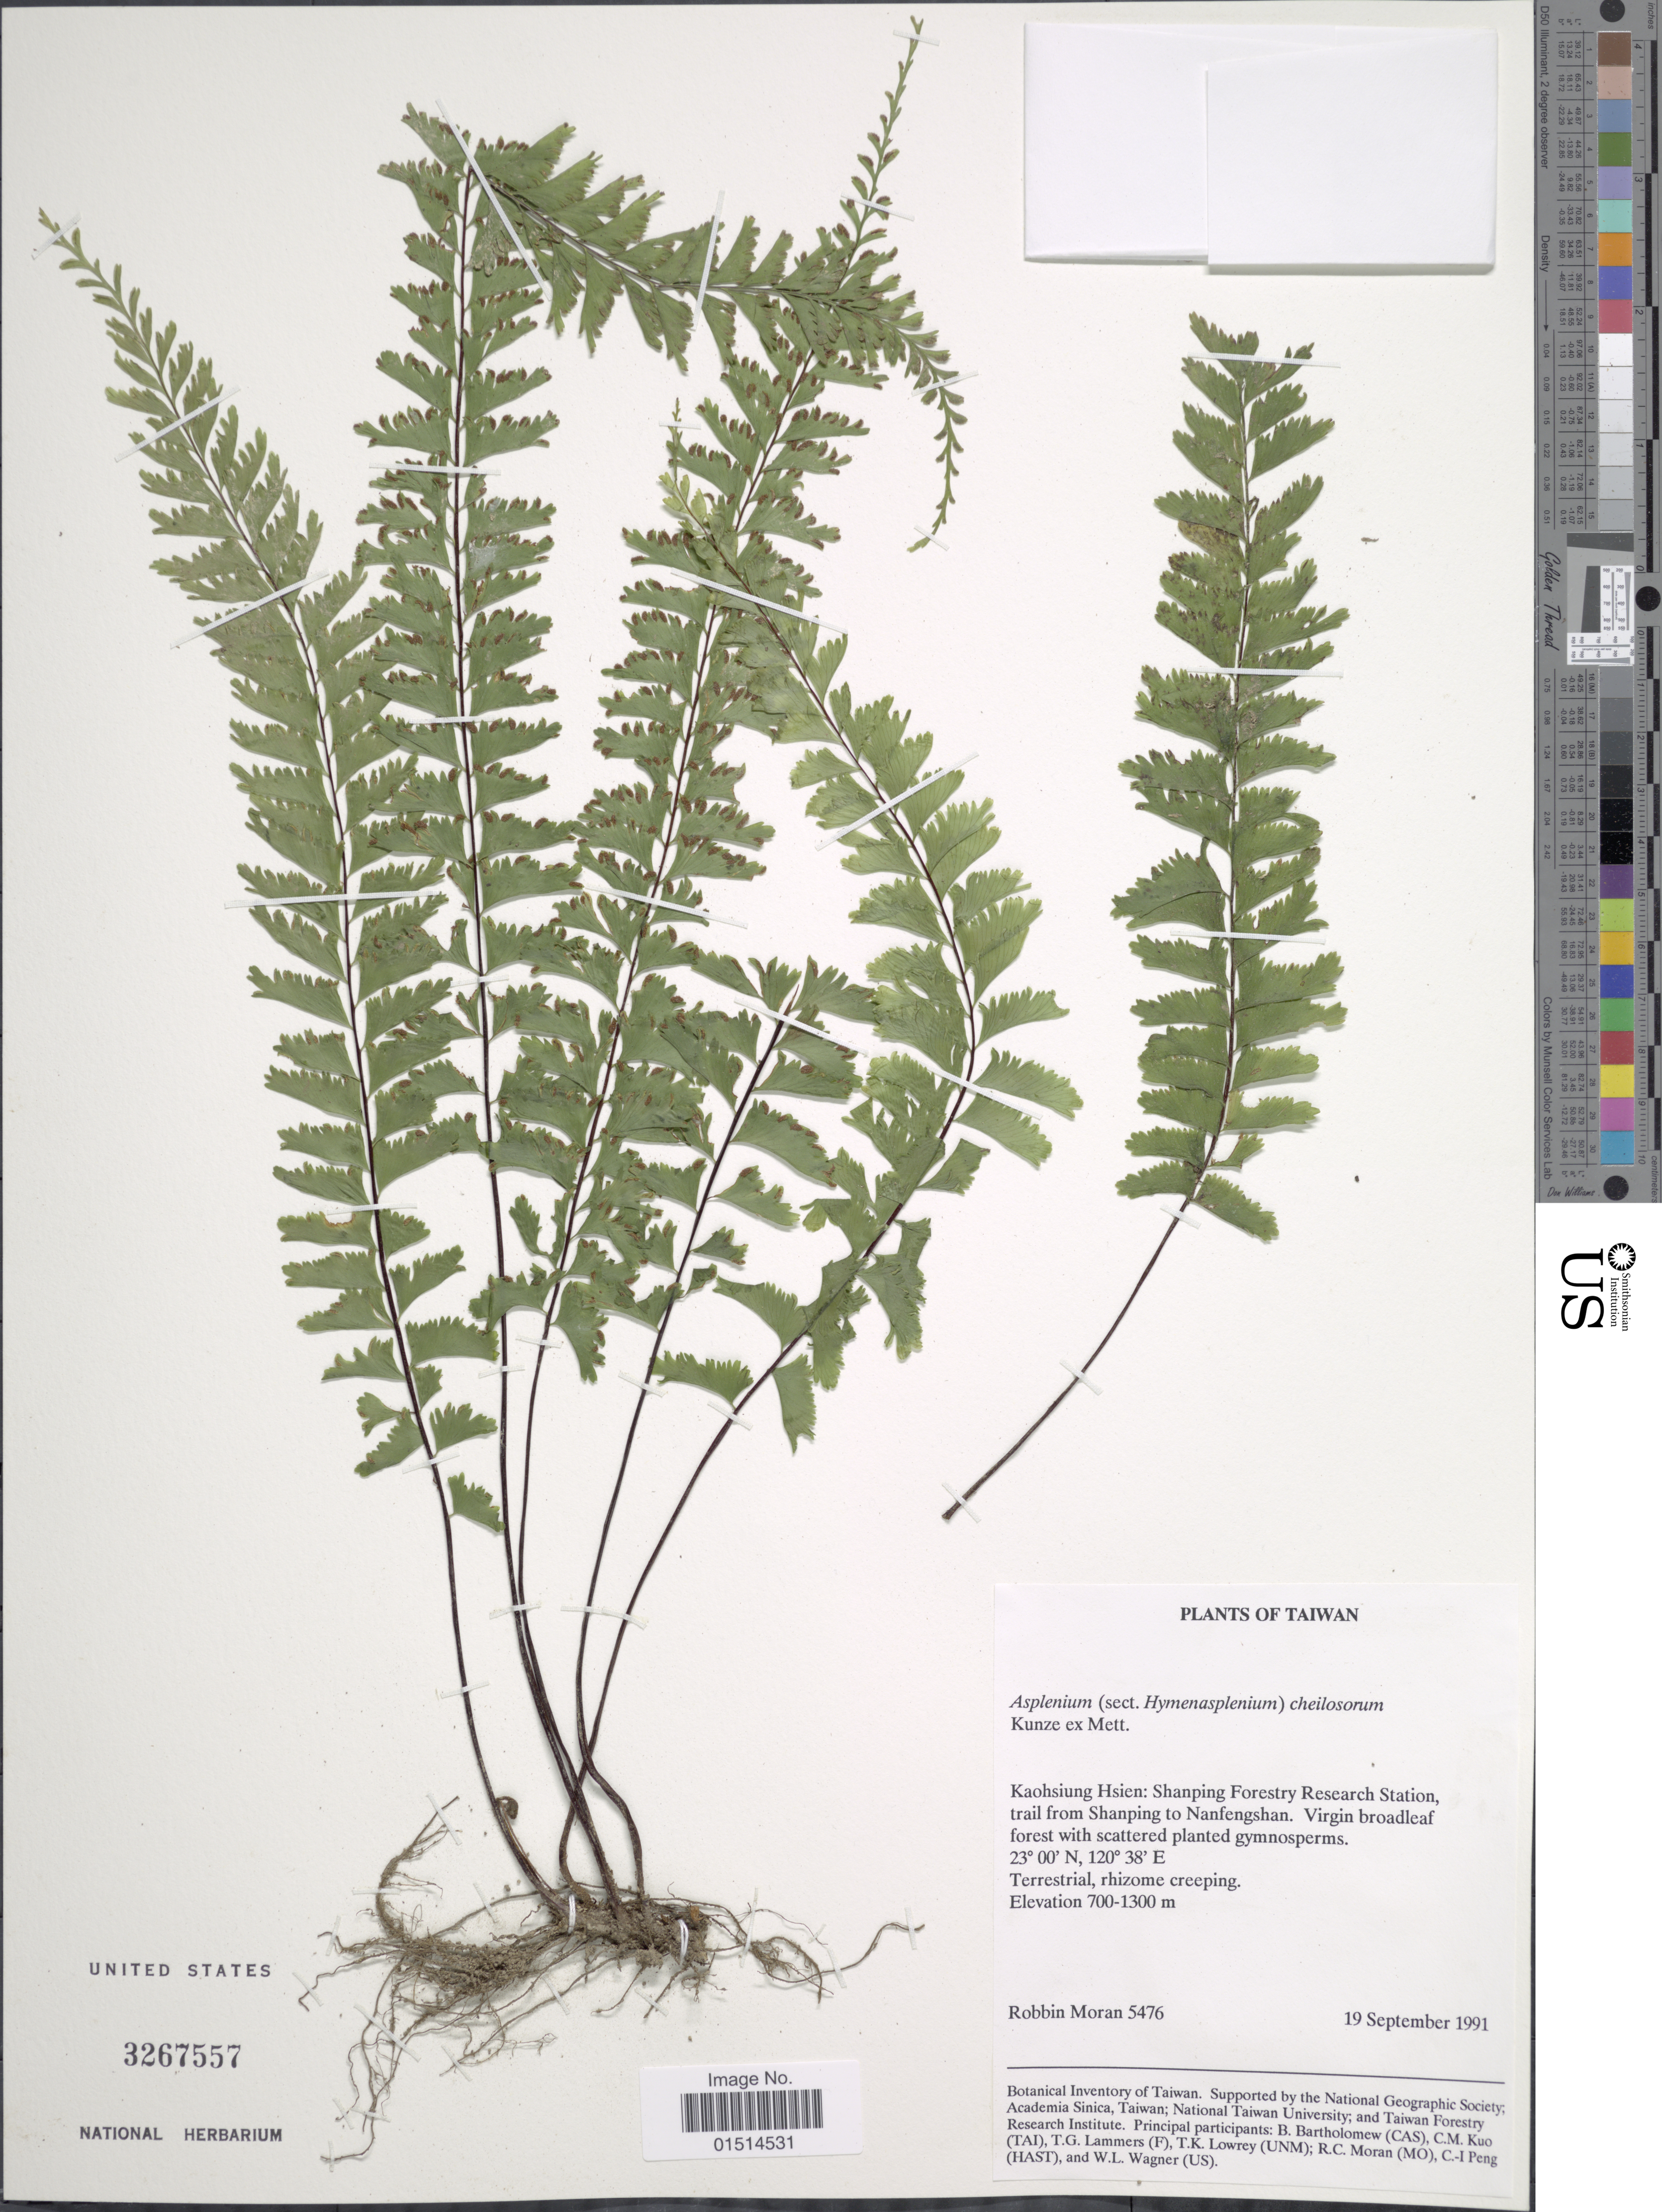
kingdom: Plantae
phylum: Tracheophyta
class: Polypodiopsida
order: Polypodiales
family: Aspleniaceae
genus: Asplenium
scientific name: Asplenium cheilosorum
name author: Kunze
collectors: R. Moran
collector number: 5476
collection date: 1991-09-19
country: Taiwan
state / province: Kaohsiung City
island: Taiwan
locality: Kaohsiung Hsien: Shanping Forestry Research Station, trail from Shanping to Nanfengshan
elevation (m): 700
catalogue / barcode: US 3267557